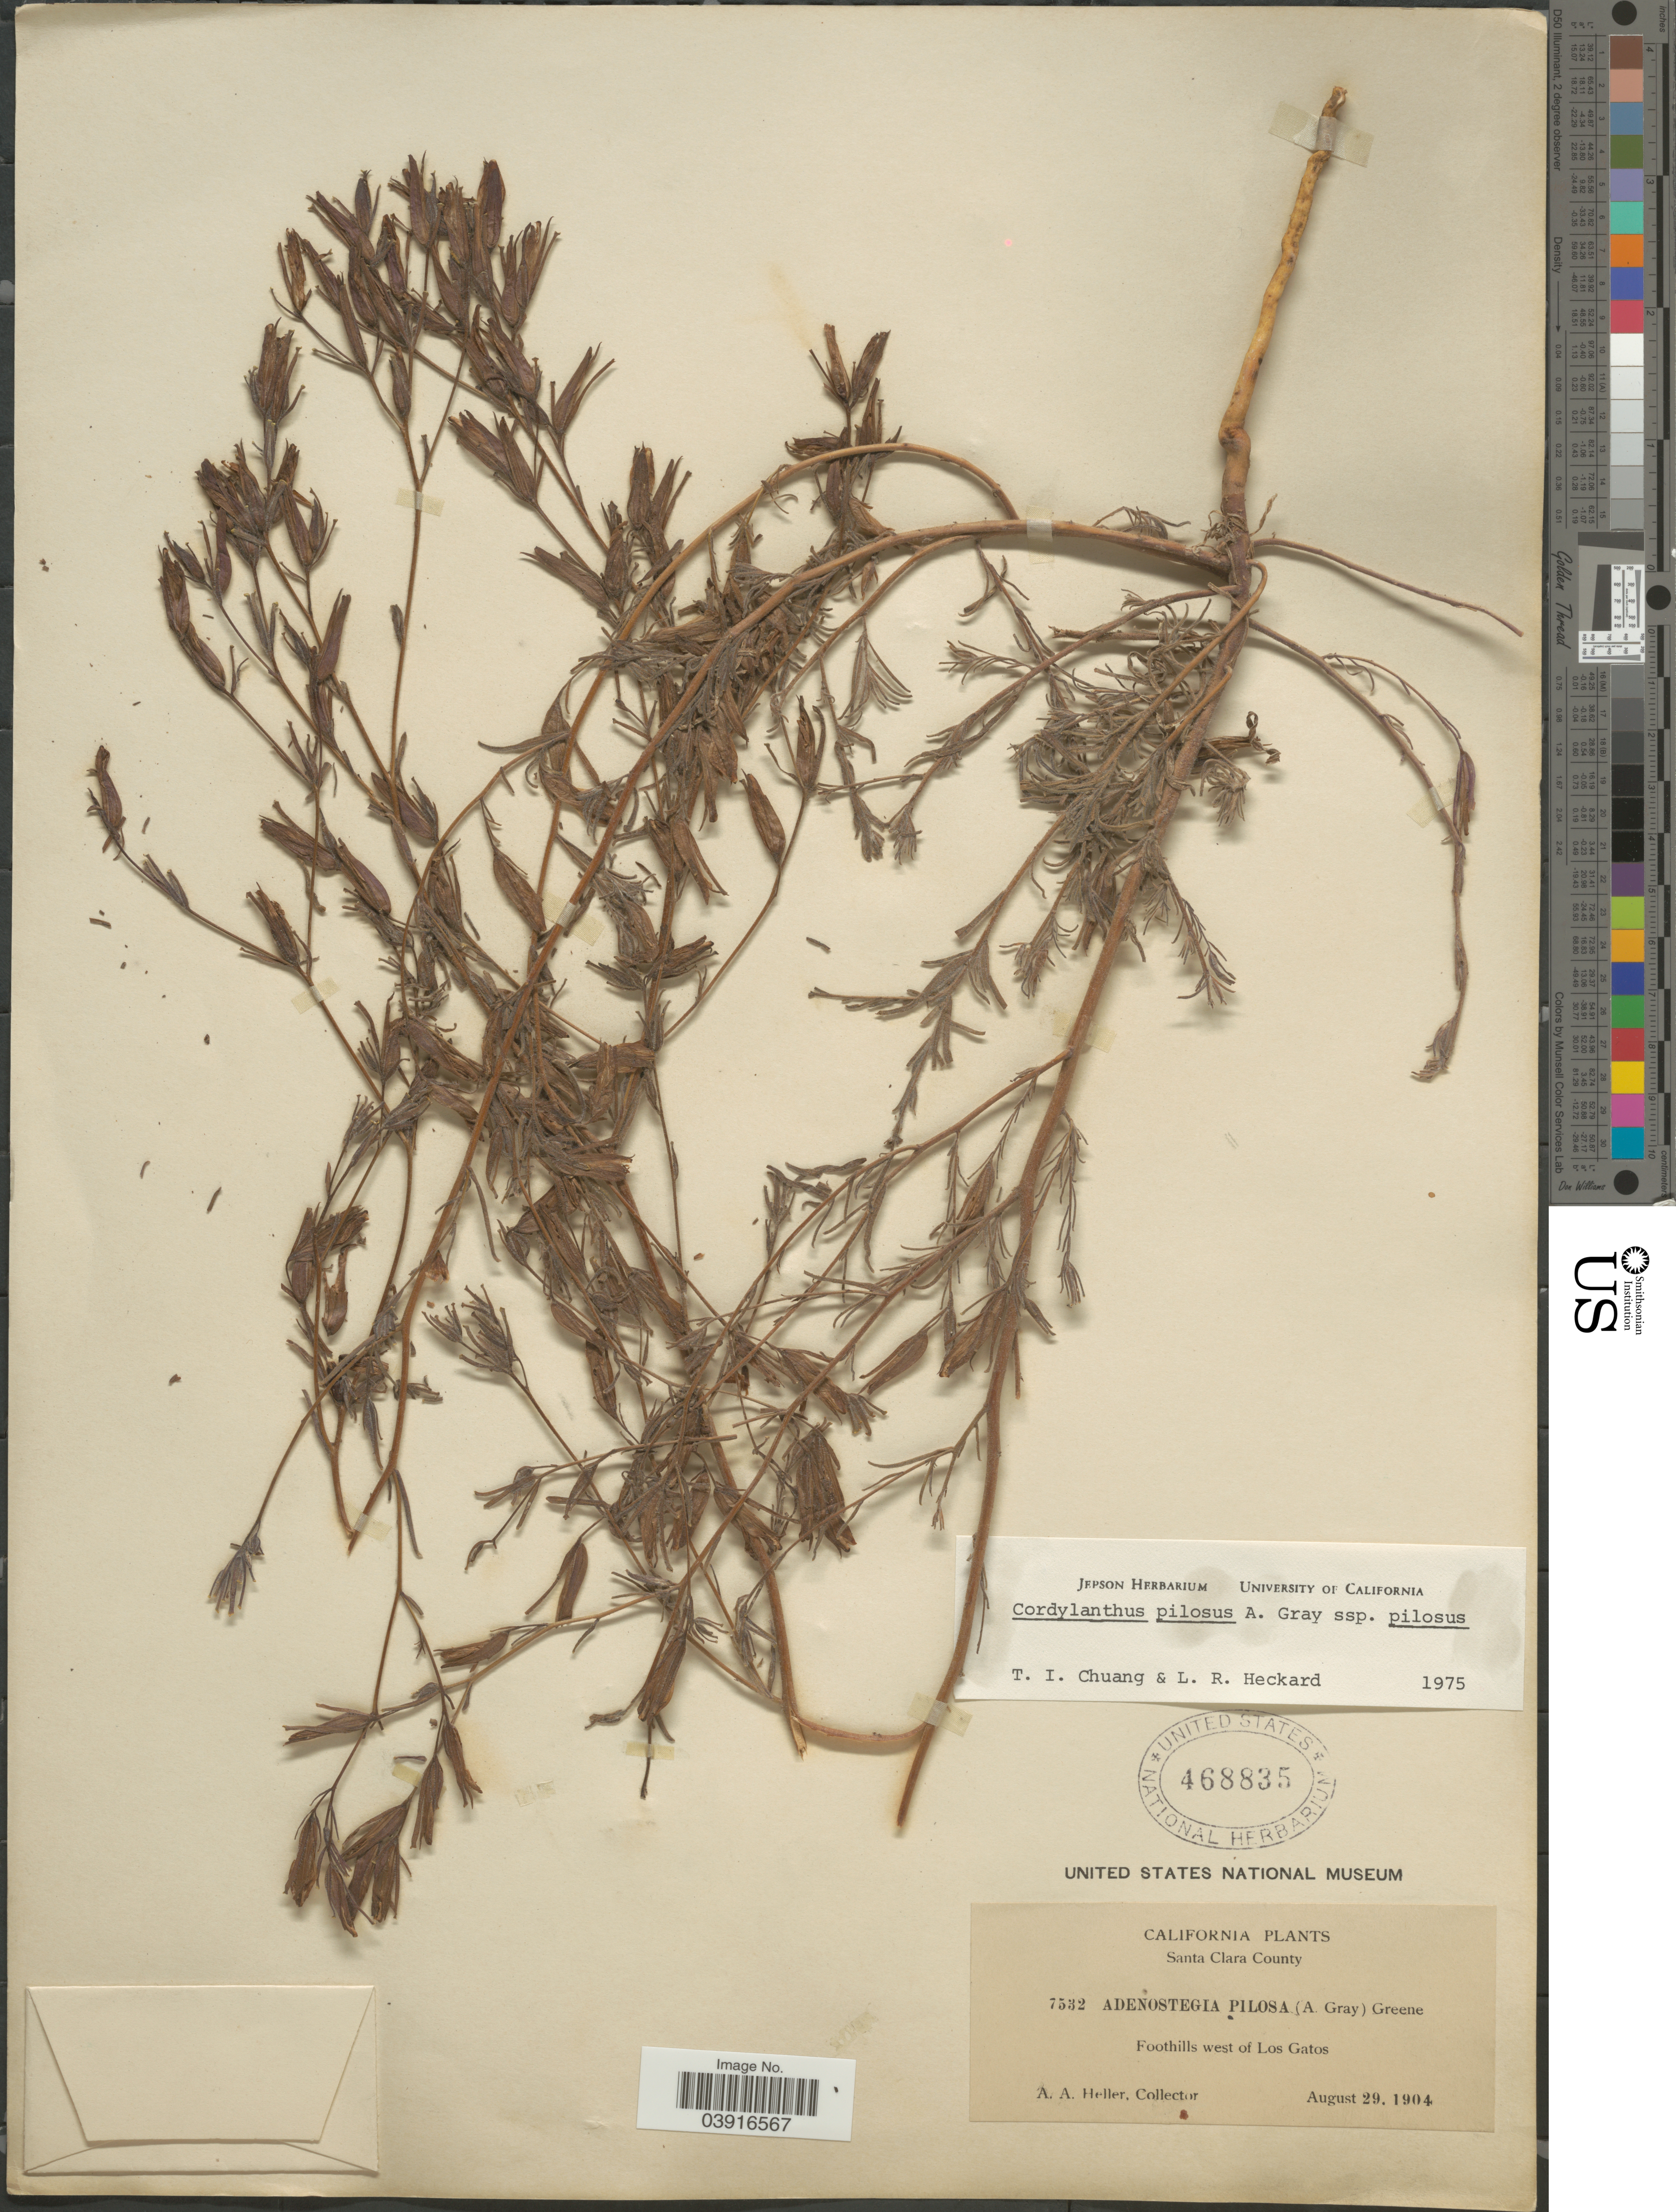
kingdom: Plantae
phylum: Tracheophyta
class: Magnoliopsida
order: Lamiales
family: Orobanchaceae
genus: Cordylanthus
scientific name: Cordylanthus pilosus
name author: A. Gray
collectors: A. A. Heller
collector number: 7532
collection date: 1904-08-29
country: United States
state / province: California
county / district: Santa Clara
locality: Santa Clara County. Foothills west of Los Gatos.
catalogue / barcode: US 468835